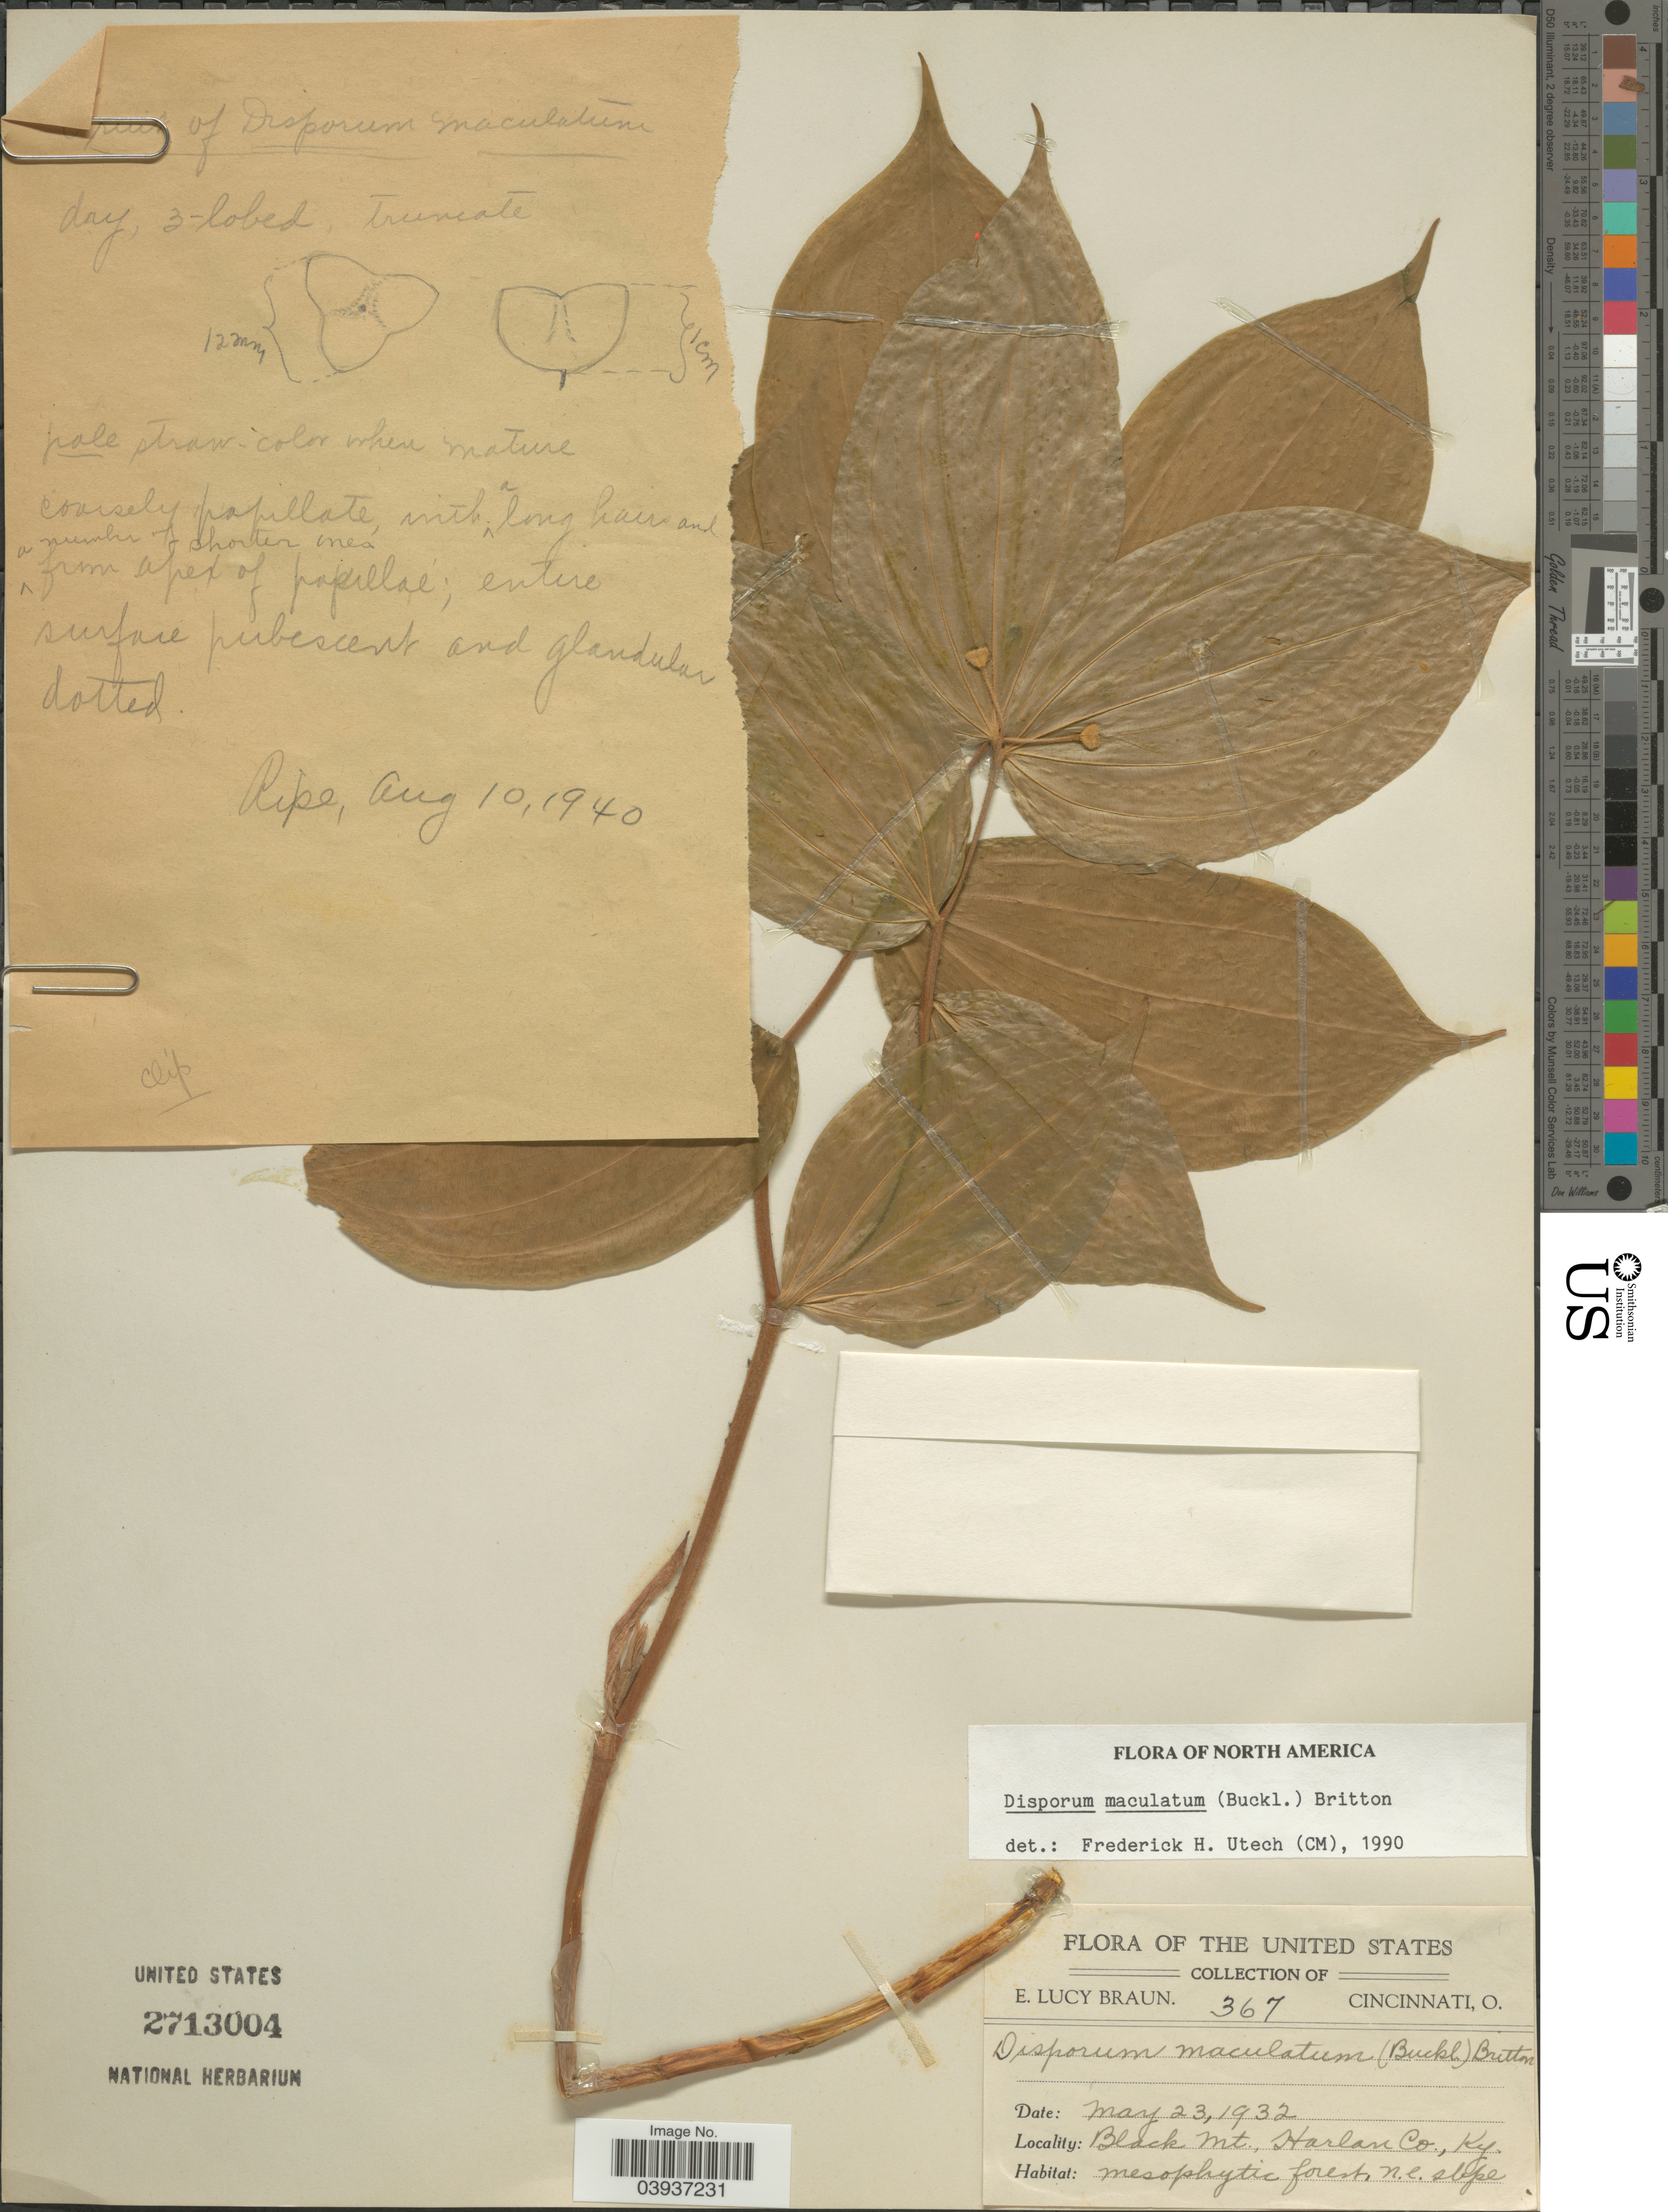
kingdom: Plantae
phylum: Tracheophyta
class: Liliopsida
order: Liliales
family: Colchicaceae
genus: Disporum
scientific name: Disporum maculatum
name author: (Buckley) Britton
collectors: E. L. Braun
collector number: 367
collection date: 1932-05-23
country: United States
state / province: Kentucky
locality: Black Mt., Harlan Co. Mesophytic forest, n.e. slope.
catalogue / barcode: US 2713004